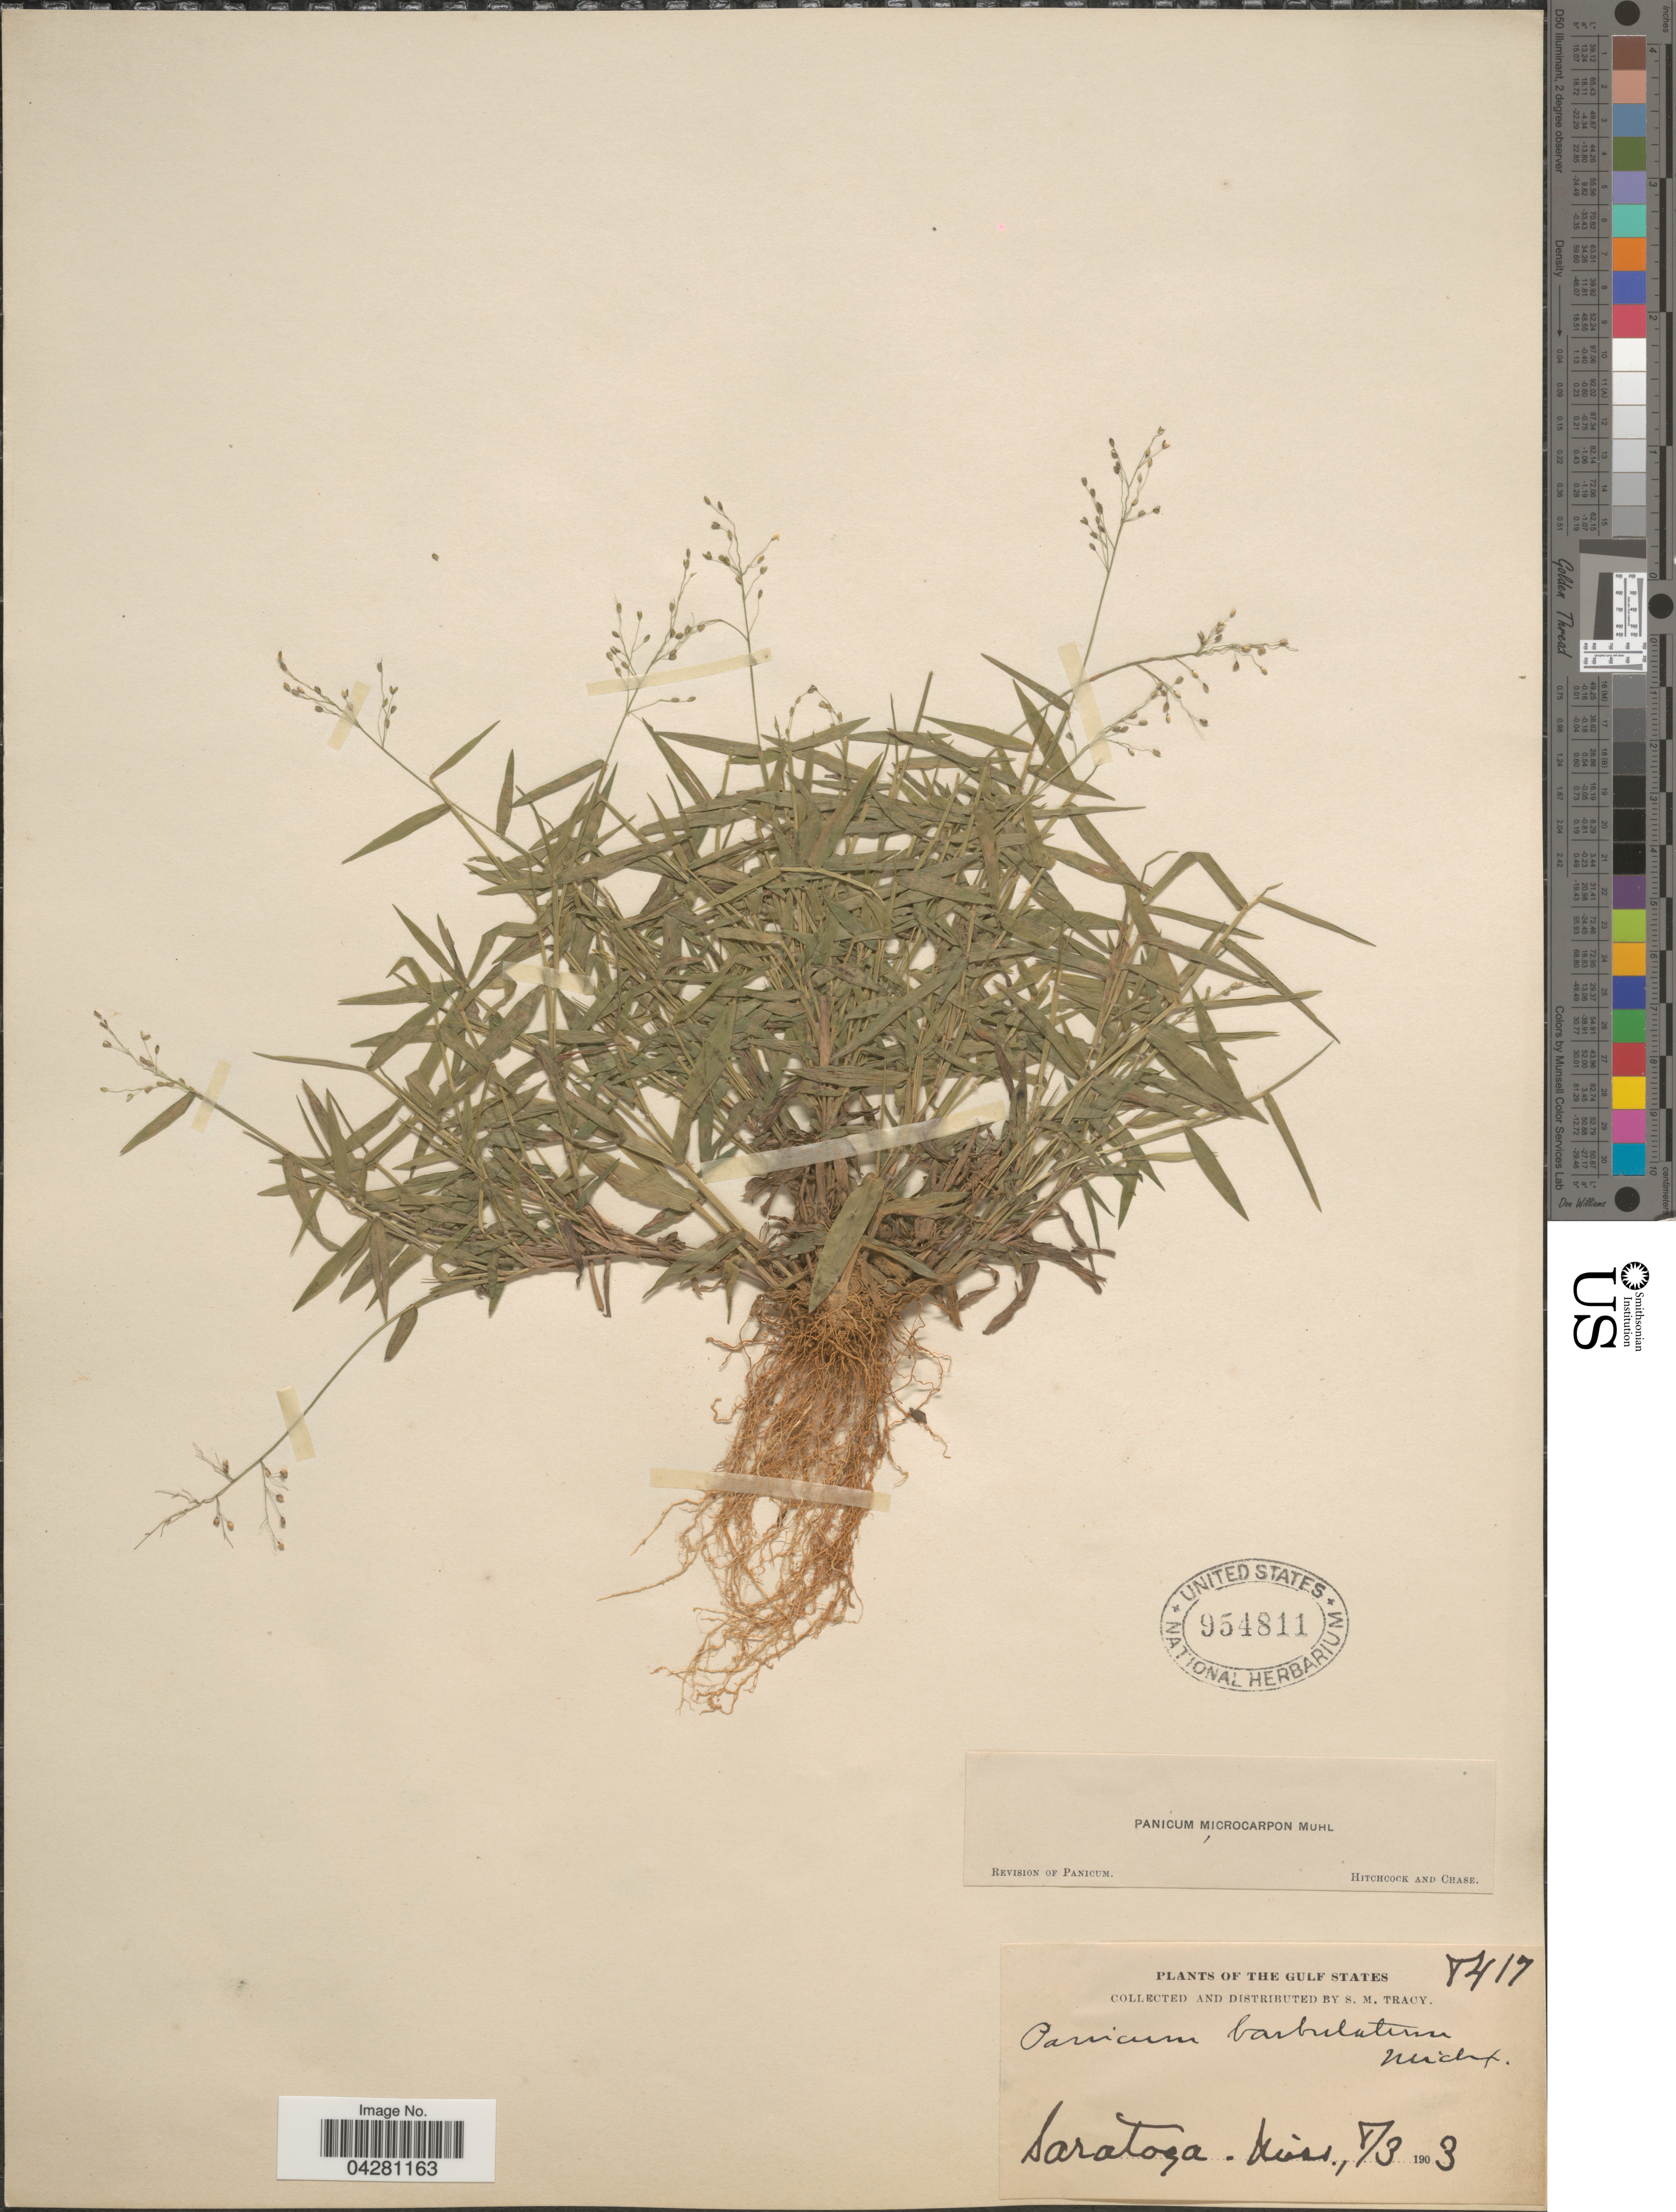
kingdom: Plantae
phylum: Tracheophyta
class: Liliopsida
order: Poales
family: Poaceae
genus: Dichanthelium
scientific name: Dichanthelium dichotomum var. dichotomum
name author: (L.) Gould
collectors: S. M. Tracy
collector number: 8417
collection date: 1903-08-03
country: United States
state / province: Mississippi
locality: The Gulf States. Saratoga.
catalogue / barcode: US 954811